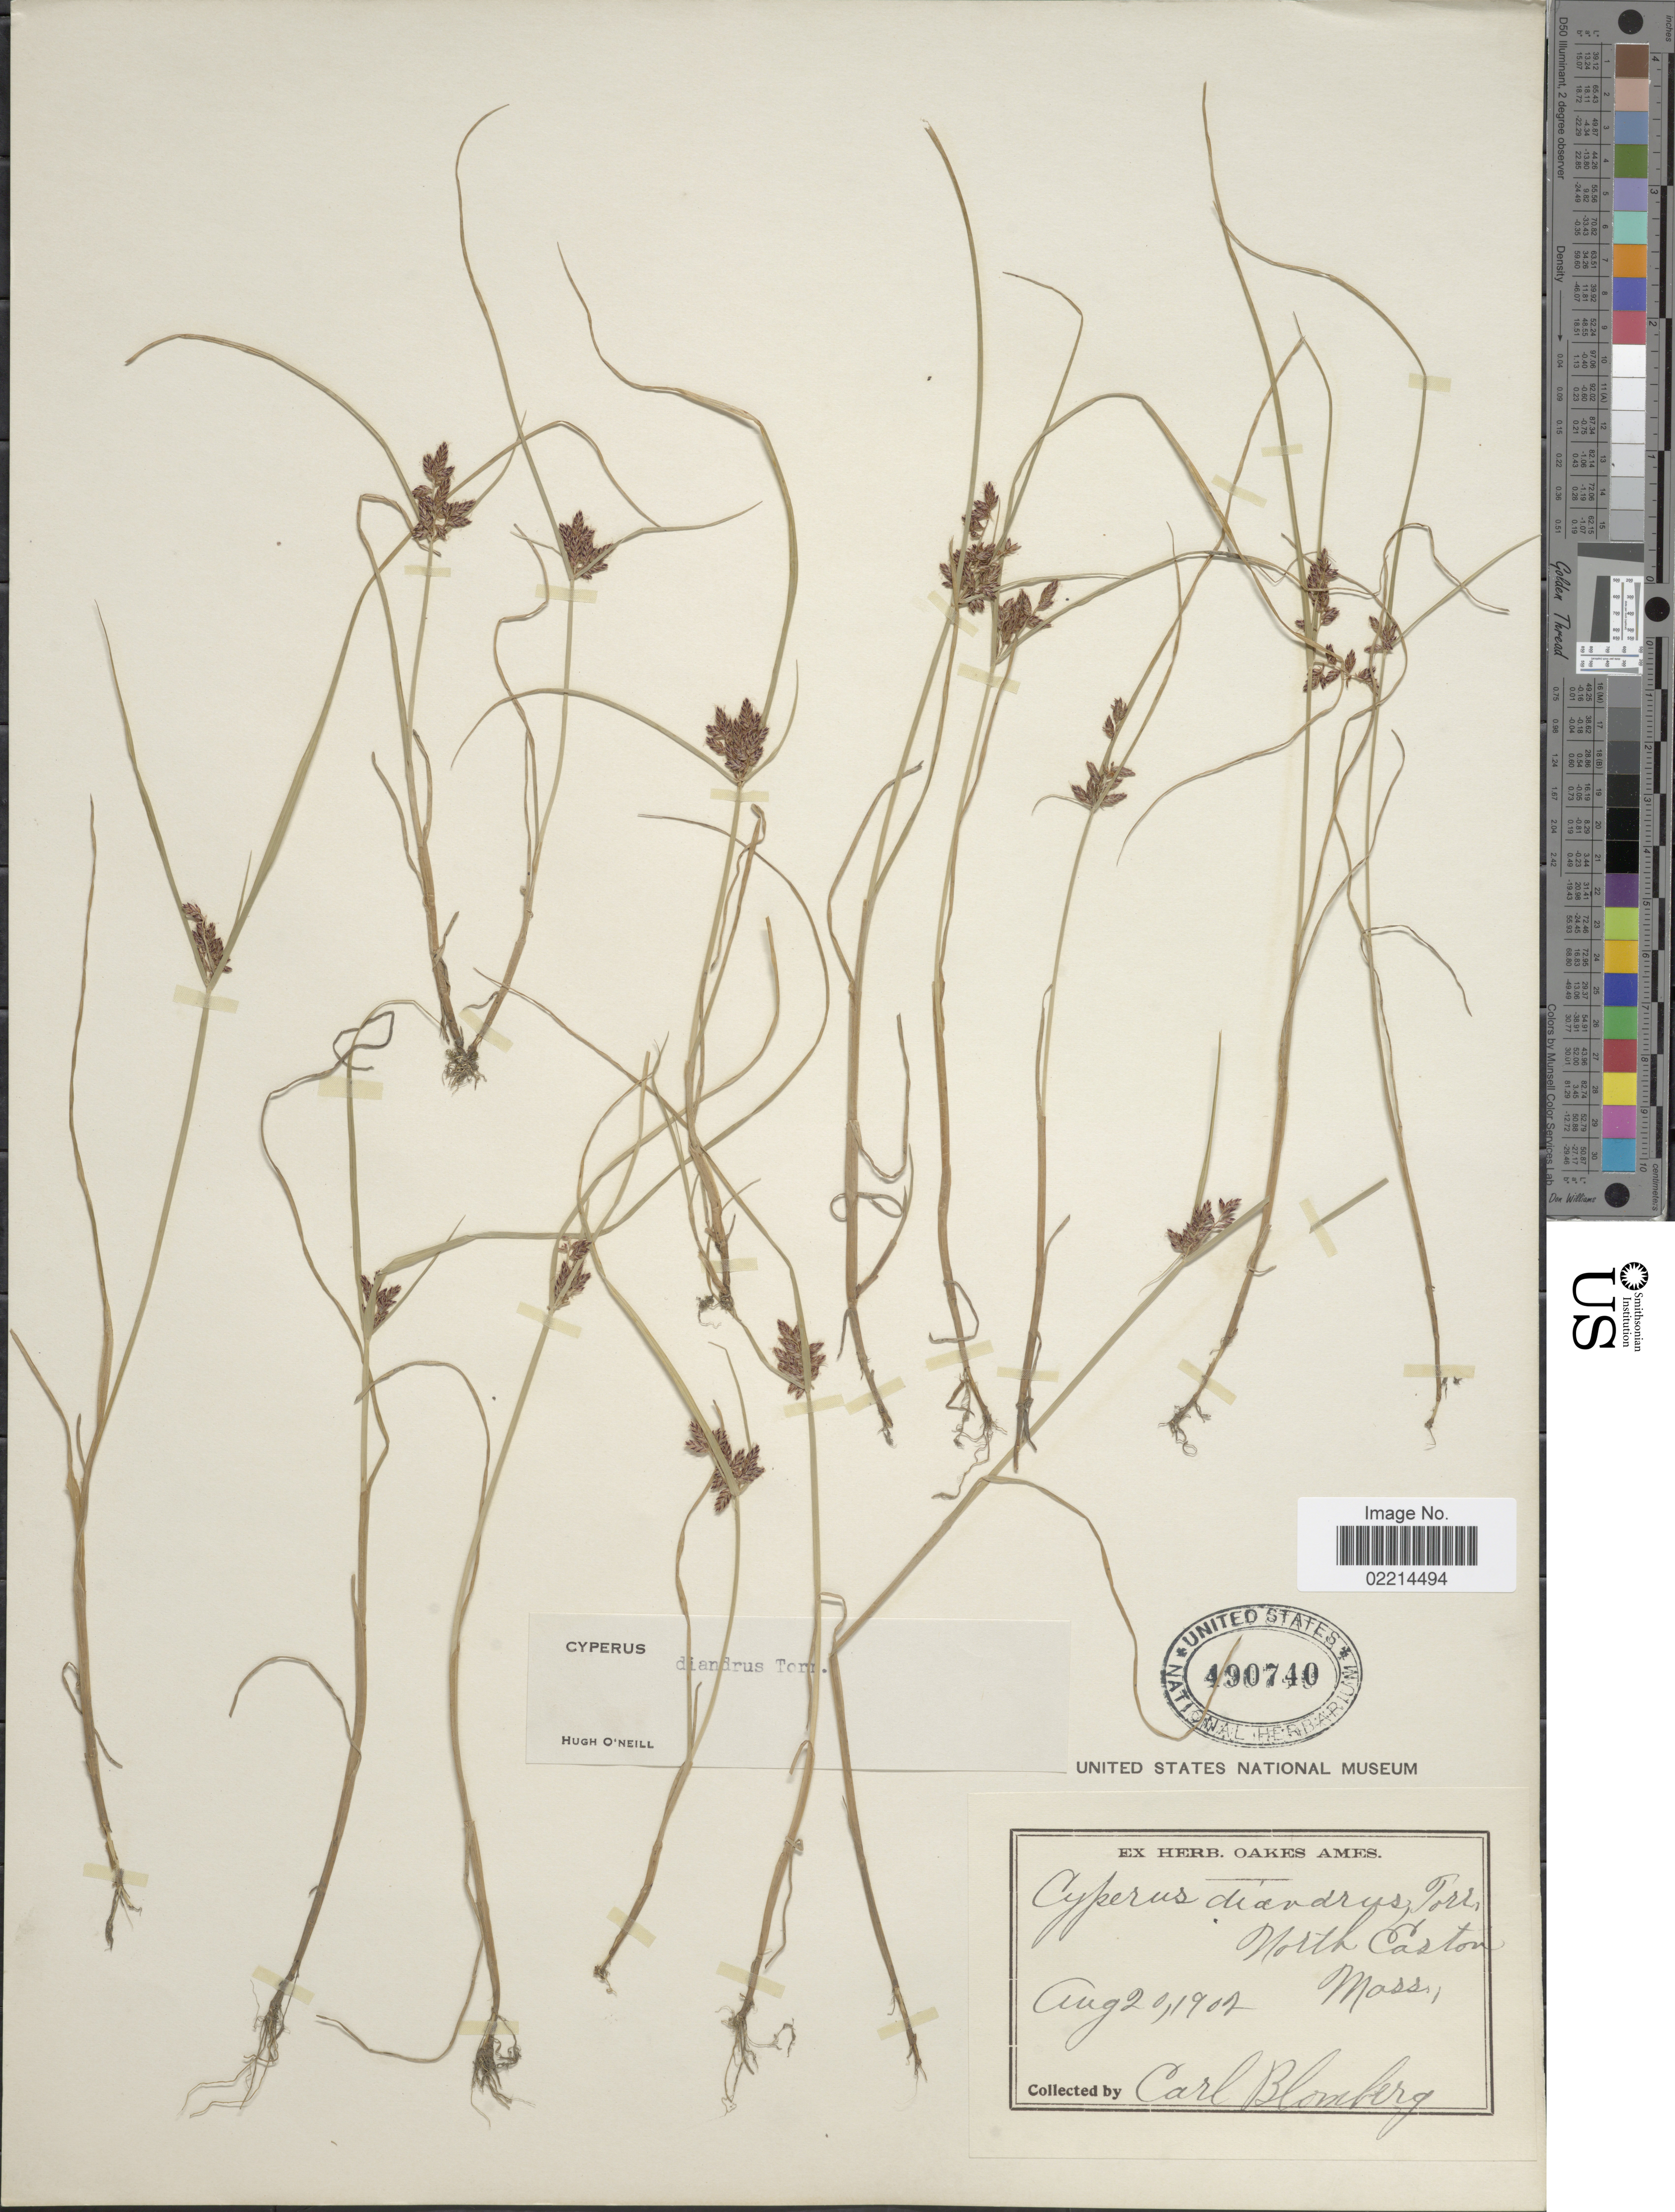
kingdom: Plantae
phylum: Tracheophyta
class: Liliopsida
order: Poales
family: Cyperaceae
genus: Cyperus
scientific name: Cyperus diandrus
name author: Torr.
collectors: A. Blomberg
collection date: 1902-08-20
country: United States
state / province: Massachusetts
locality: North Easton.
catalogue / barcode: US 490740